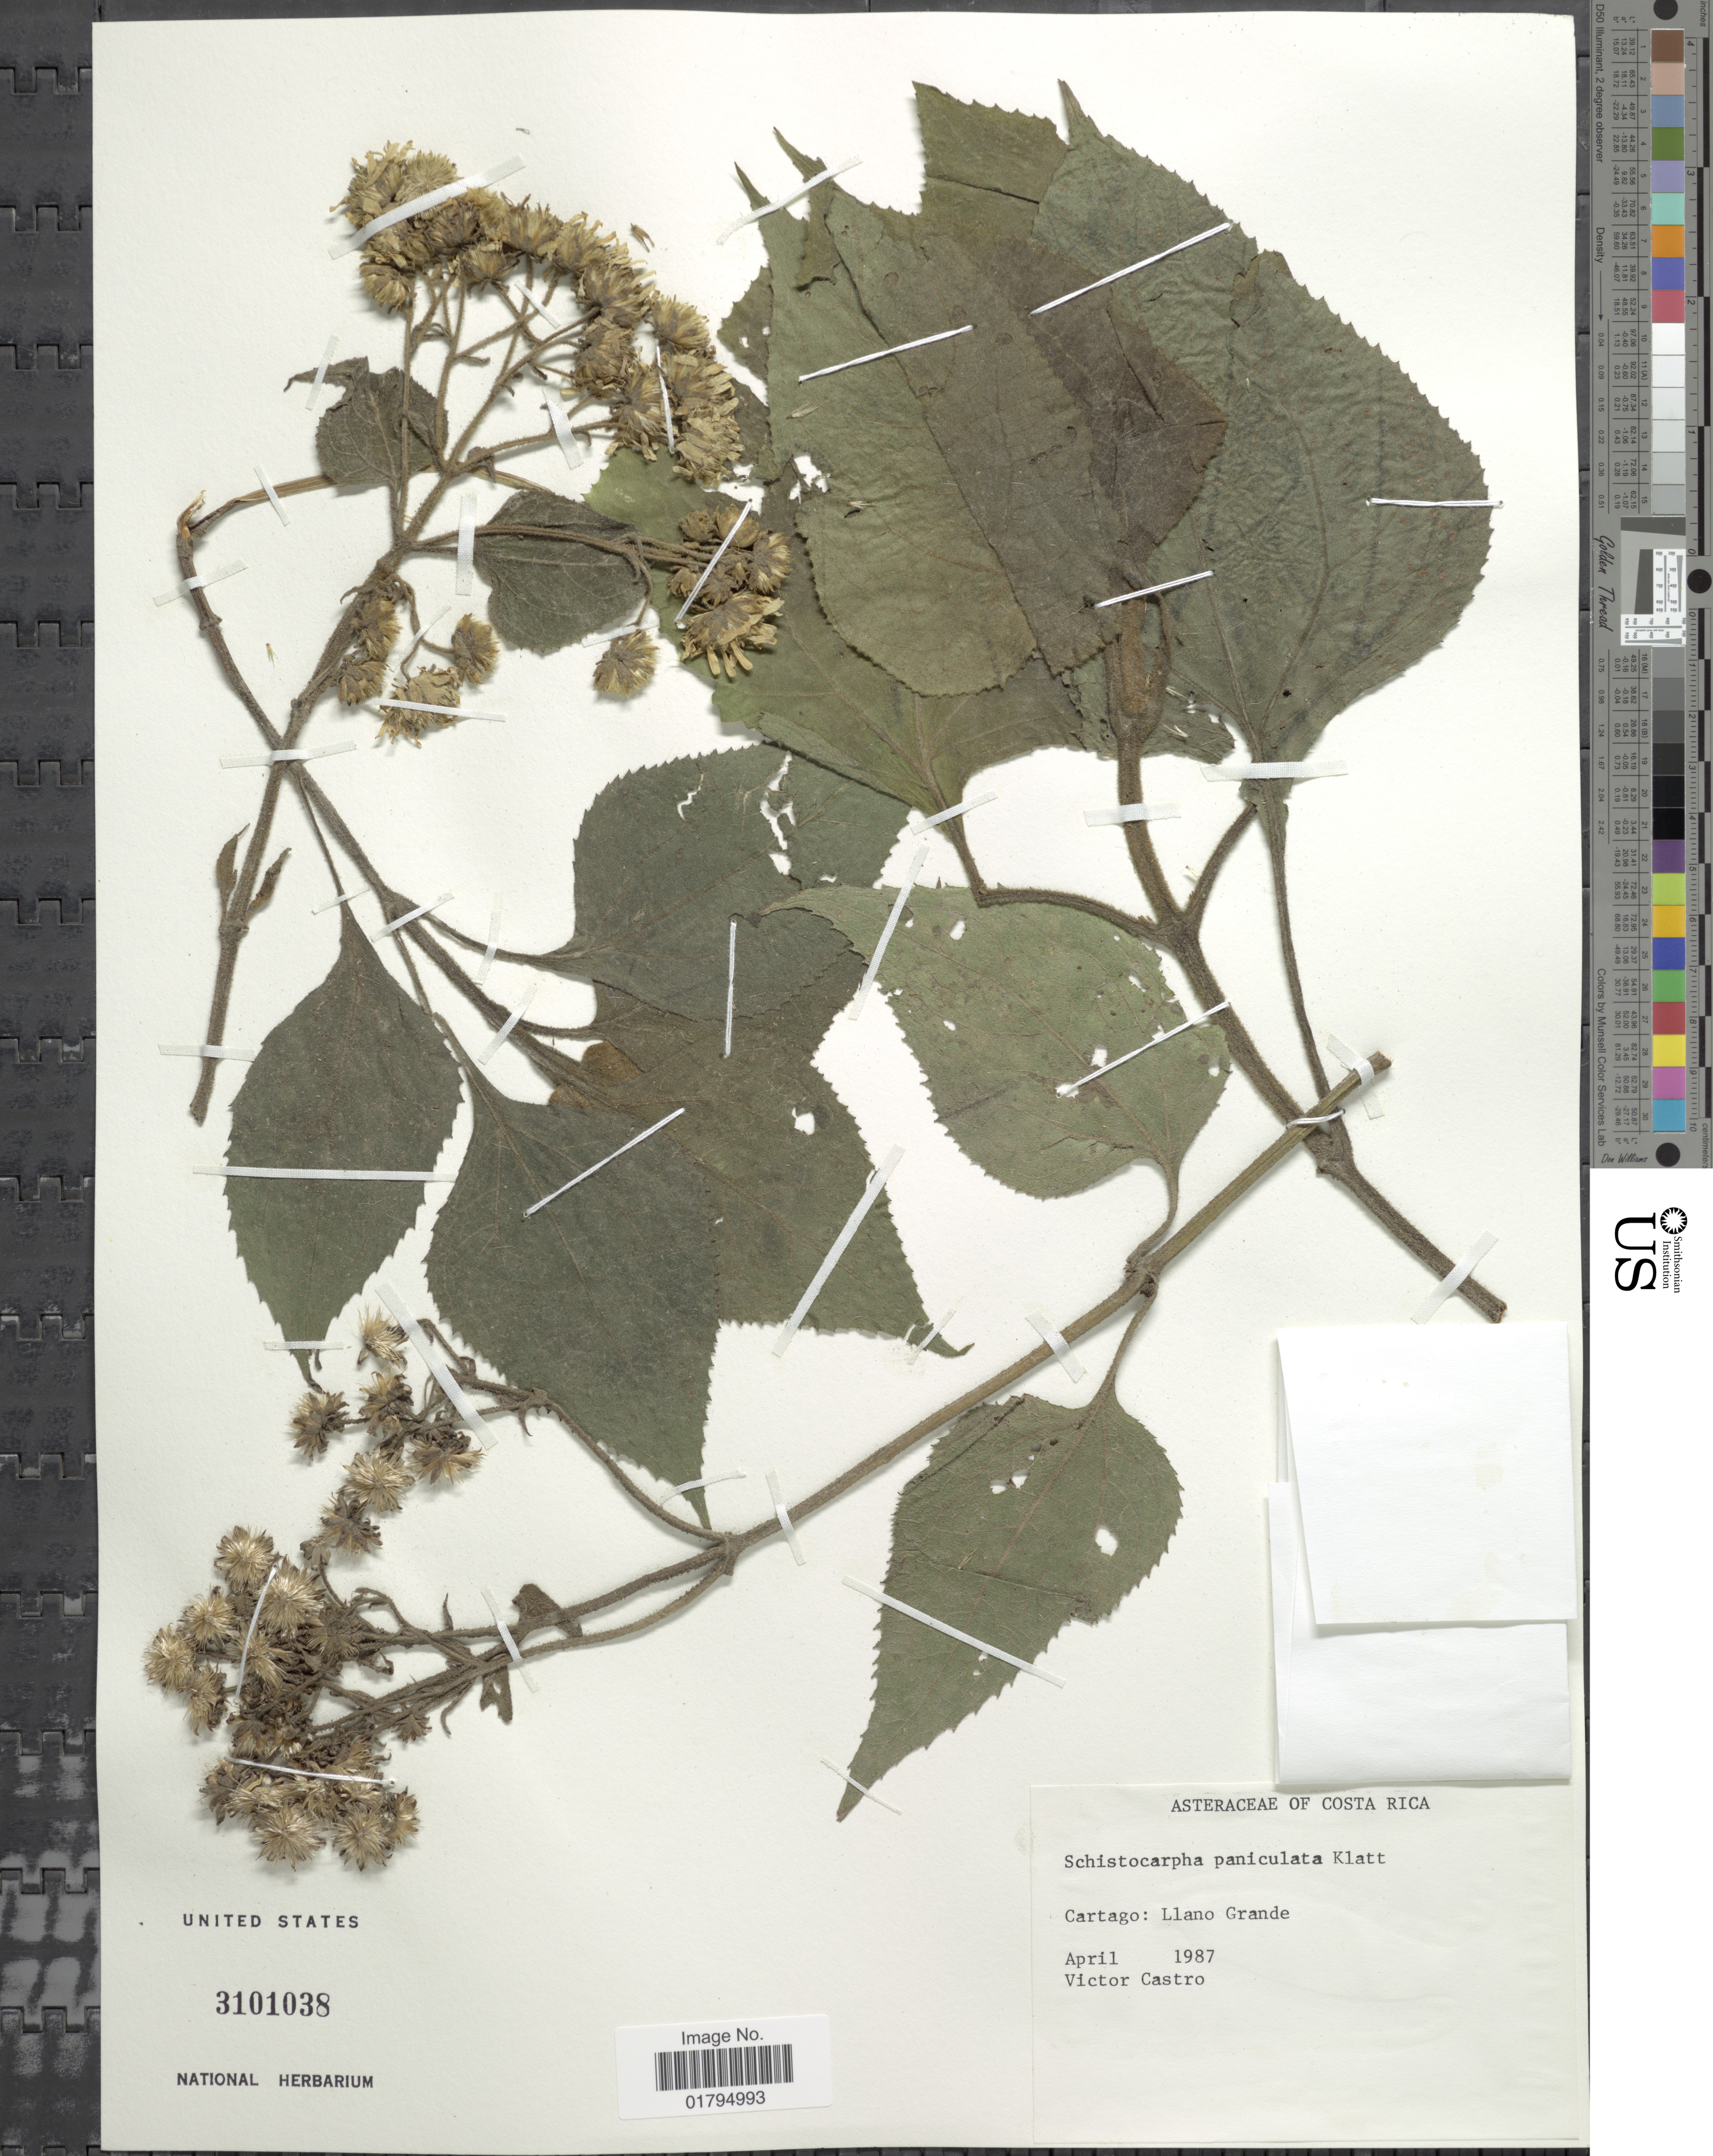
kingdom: Plantae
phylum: Tracheophyta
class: Magnoliopsida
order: Asterales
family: Asteraceae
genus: Schistocarpha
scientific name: Schistocarpha paniculata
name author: Klatt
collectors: V. Castro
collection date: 1987-04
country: Costa Rica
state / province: Cartago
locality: Llano Grande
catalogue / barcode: US 3101038